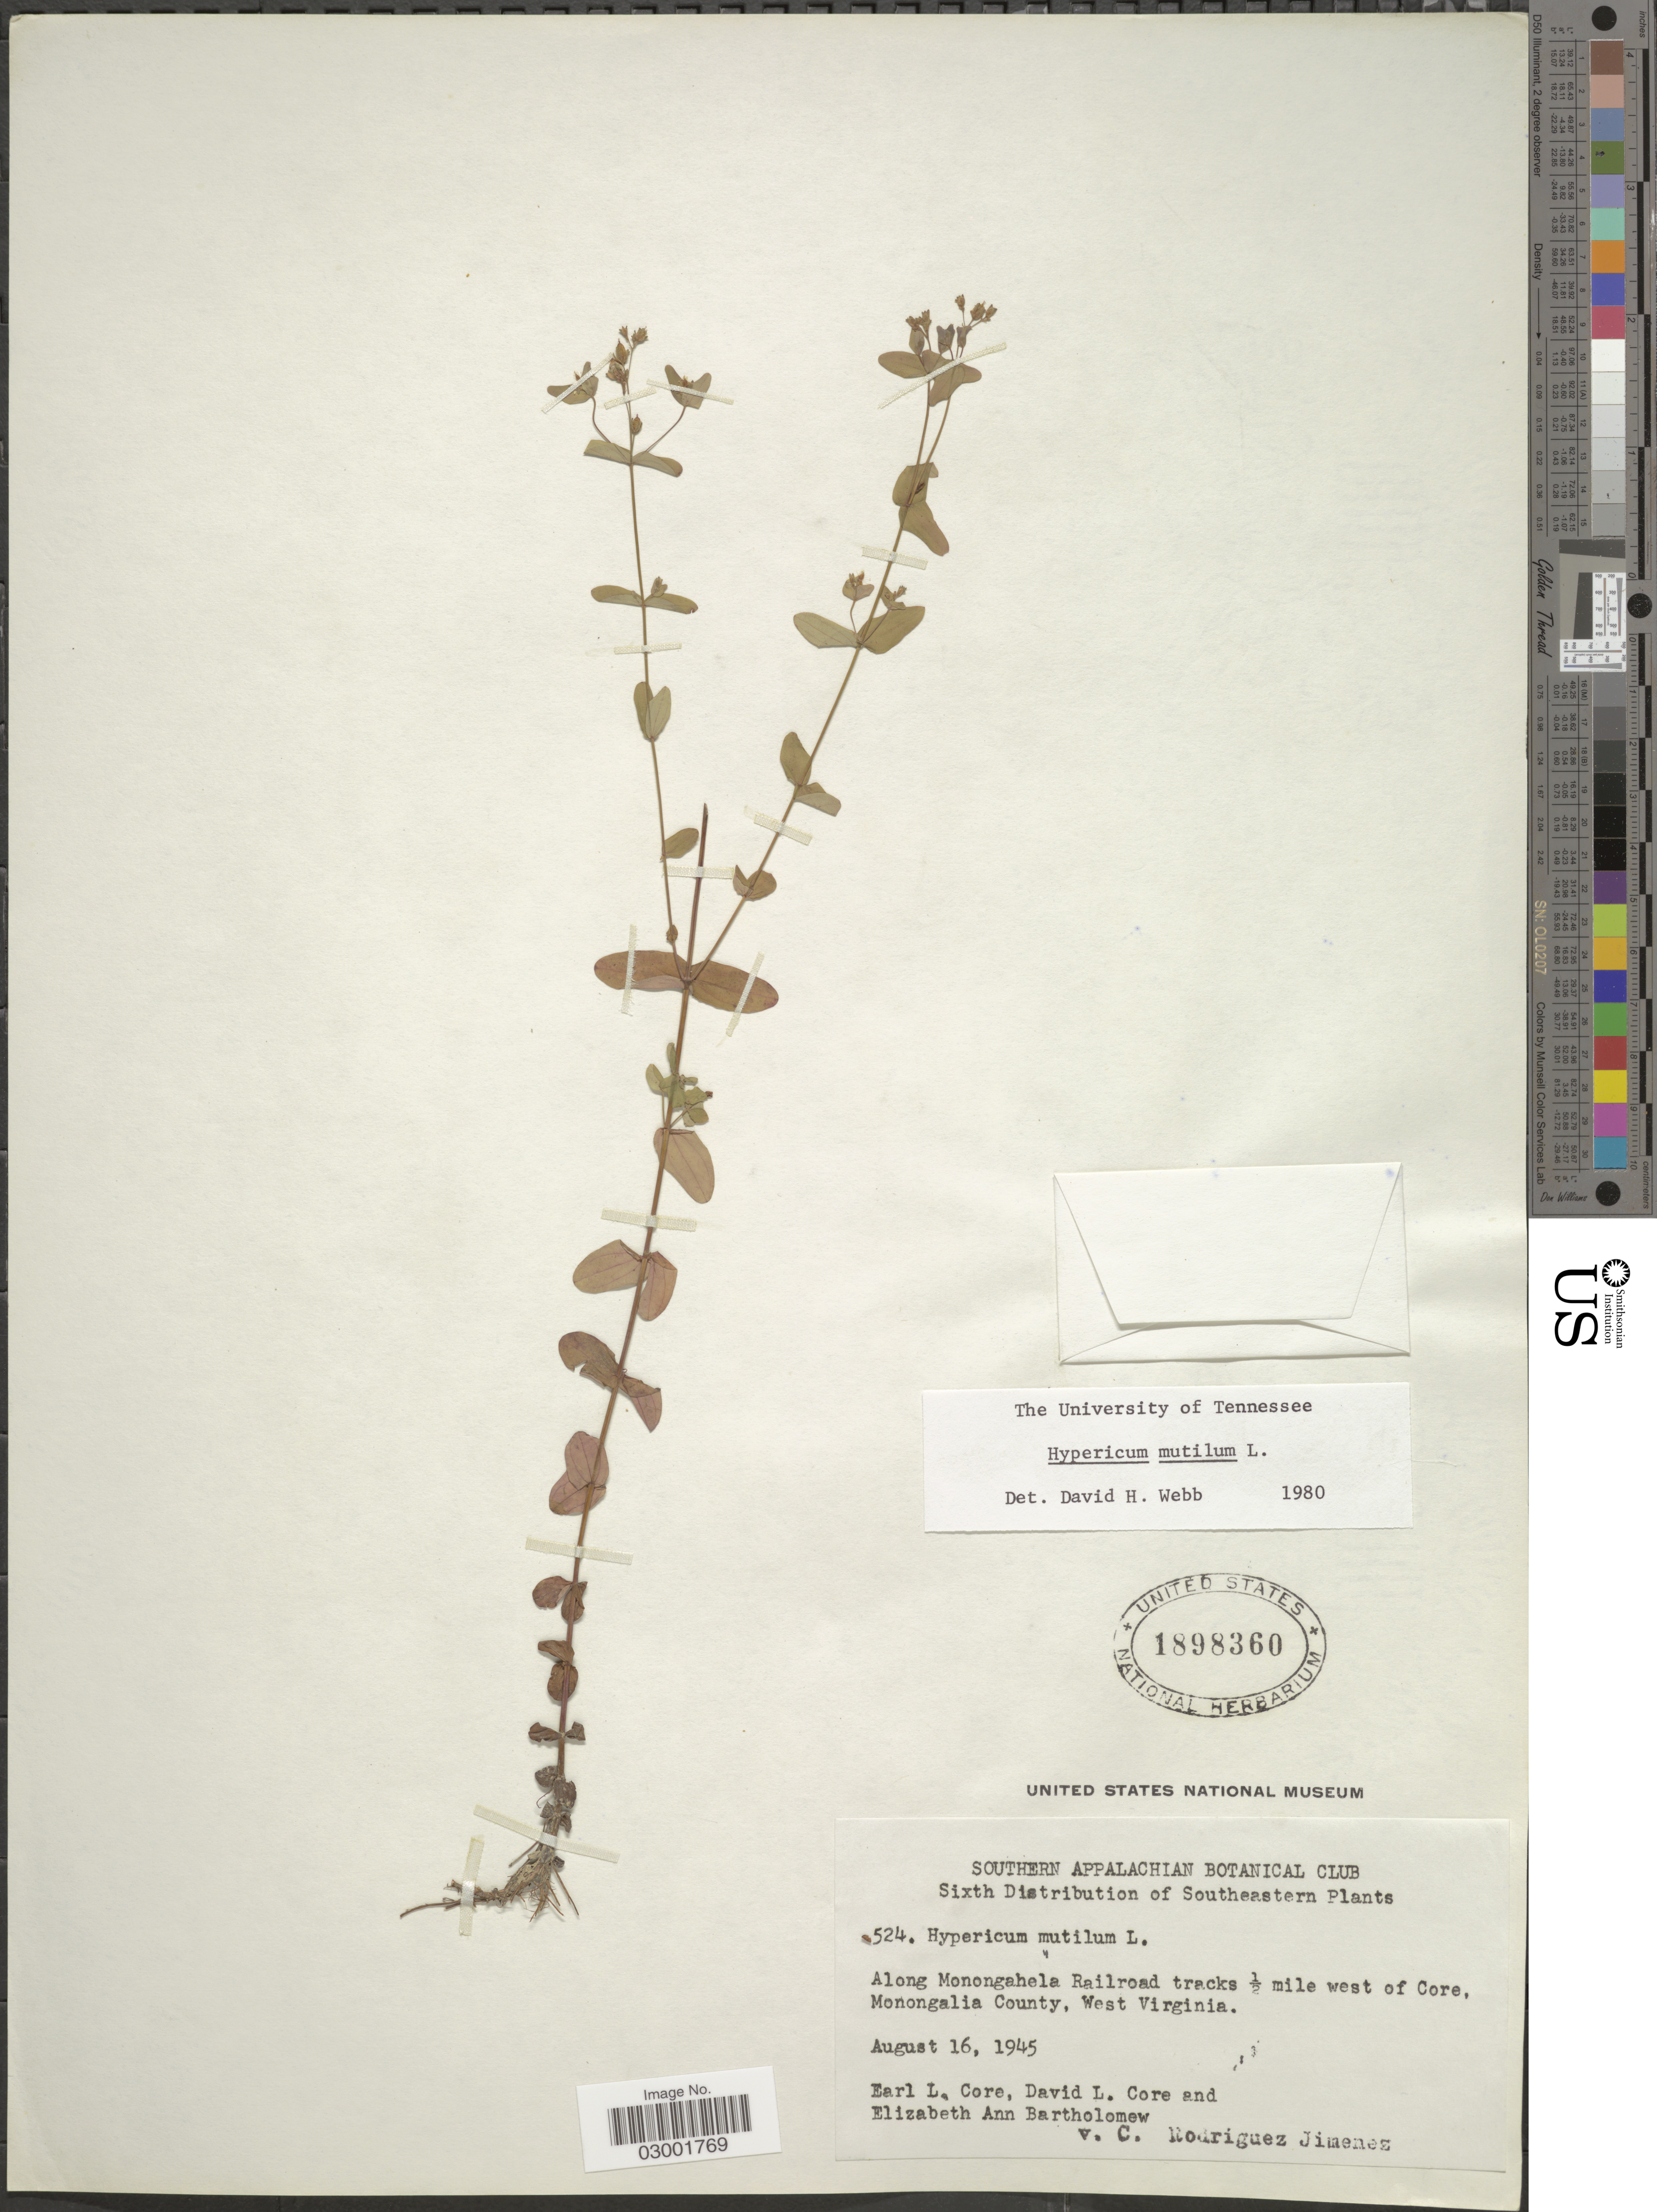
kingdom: Plantae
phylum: Tracheophyta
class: Magnoliopsida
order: Malpighiales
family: Hypericaceae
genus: Hypericum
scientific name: Hypericum mutilum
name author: L.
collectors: E. Core, D. Core & E. Bartholomew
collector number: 524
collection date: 1945-08-16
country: United States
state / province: West Virginia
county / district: Monongalia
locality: Southeastern. Along Monongahela Railroad tracks ½ mile west of Core. Monongalia County, West Virginia.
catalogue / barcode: US 1898360